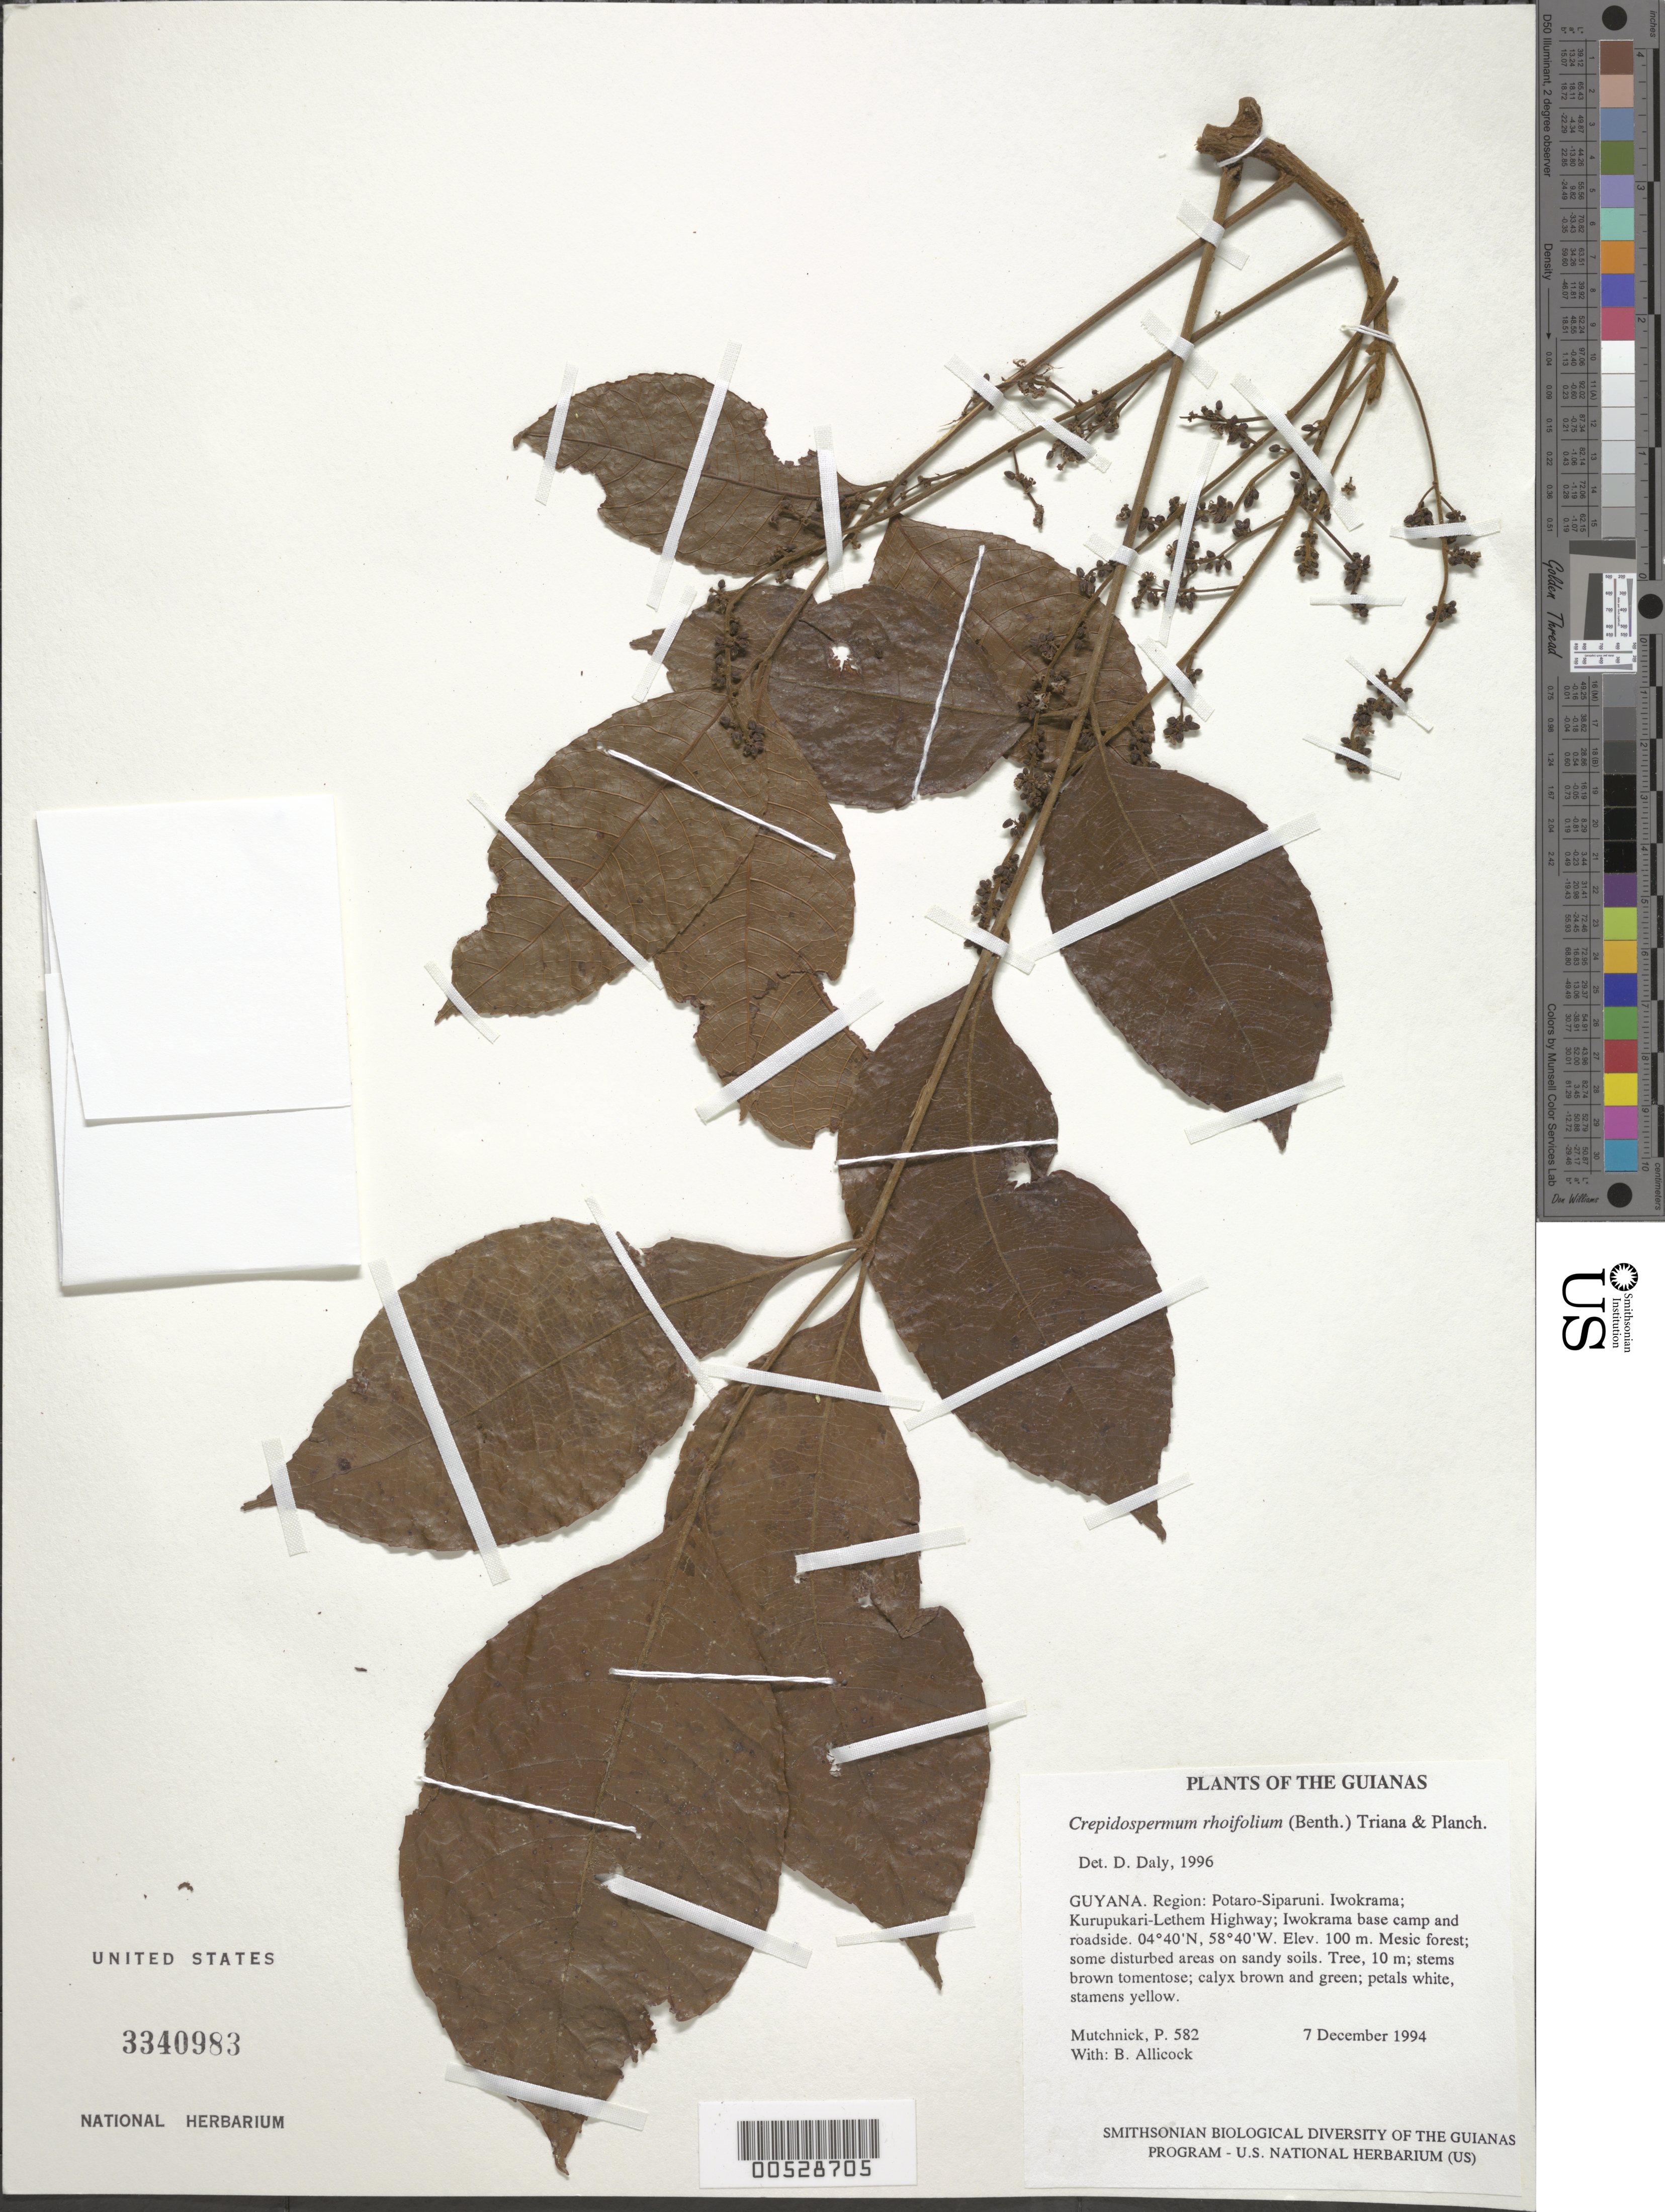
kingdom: Plantae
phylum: Tracheophyta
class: Magnoliopsida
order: Sapindales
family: Burseraceae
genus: Protium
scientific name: Protium rhoifolium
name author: (Benth.) Byng & Christenh.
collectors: P. Mutchnick & B. Allicock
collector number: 582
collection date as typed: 7 December 1994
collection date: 1994-12-07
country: Guyana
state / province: Potaro-Siparuni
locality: Iwokrama; Kurupukari-Lethem Highway; Iwokrama base camp and roadside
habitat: Mesic forest; some disturbed areas on sandy soils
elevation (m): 100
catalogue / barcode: US 3340983